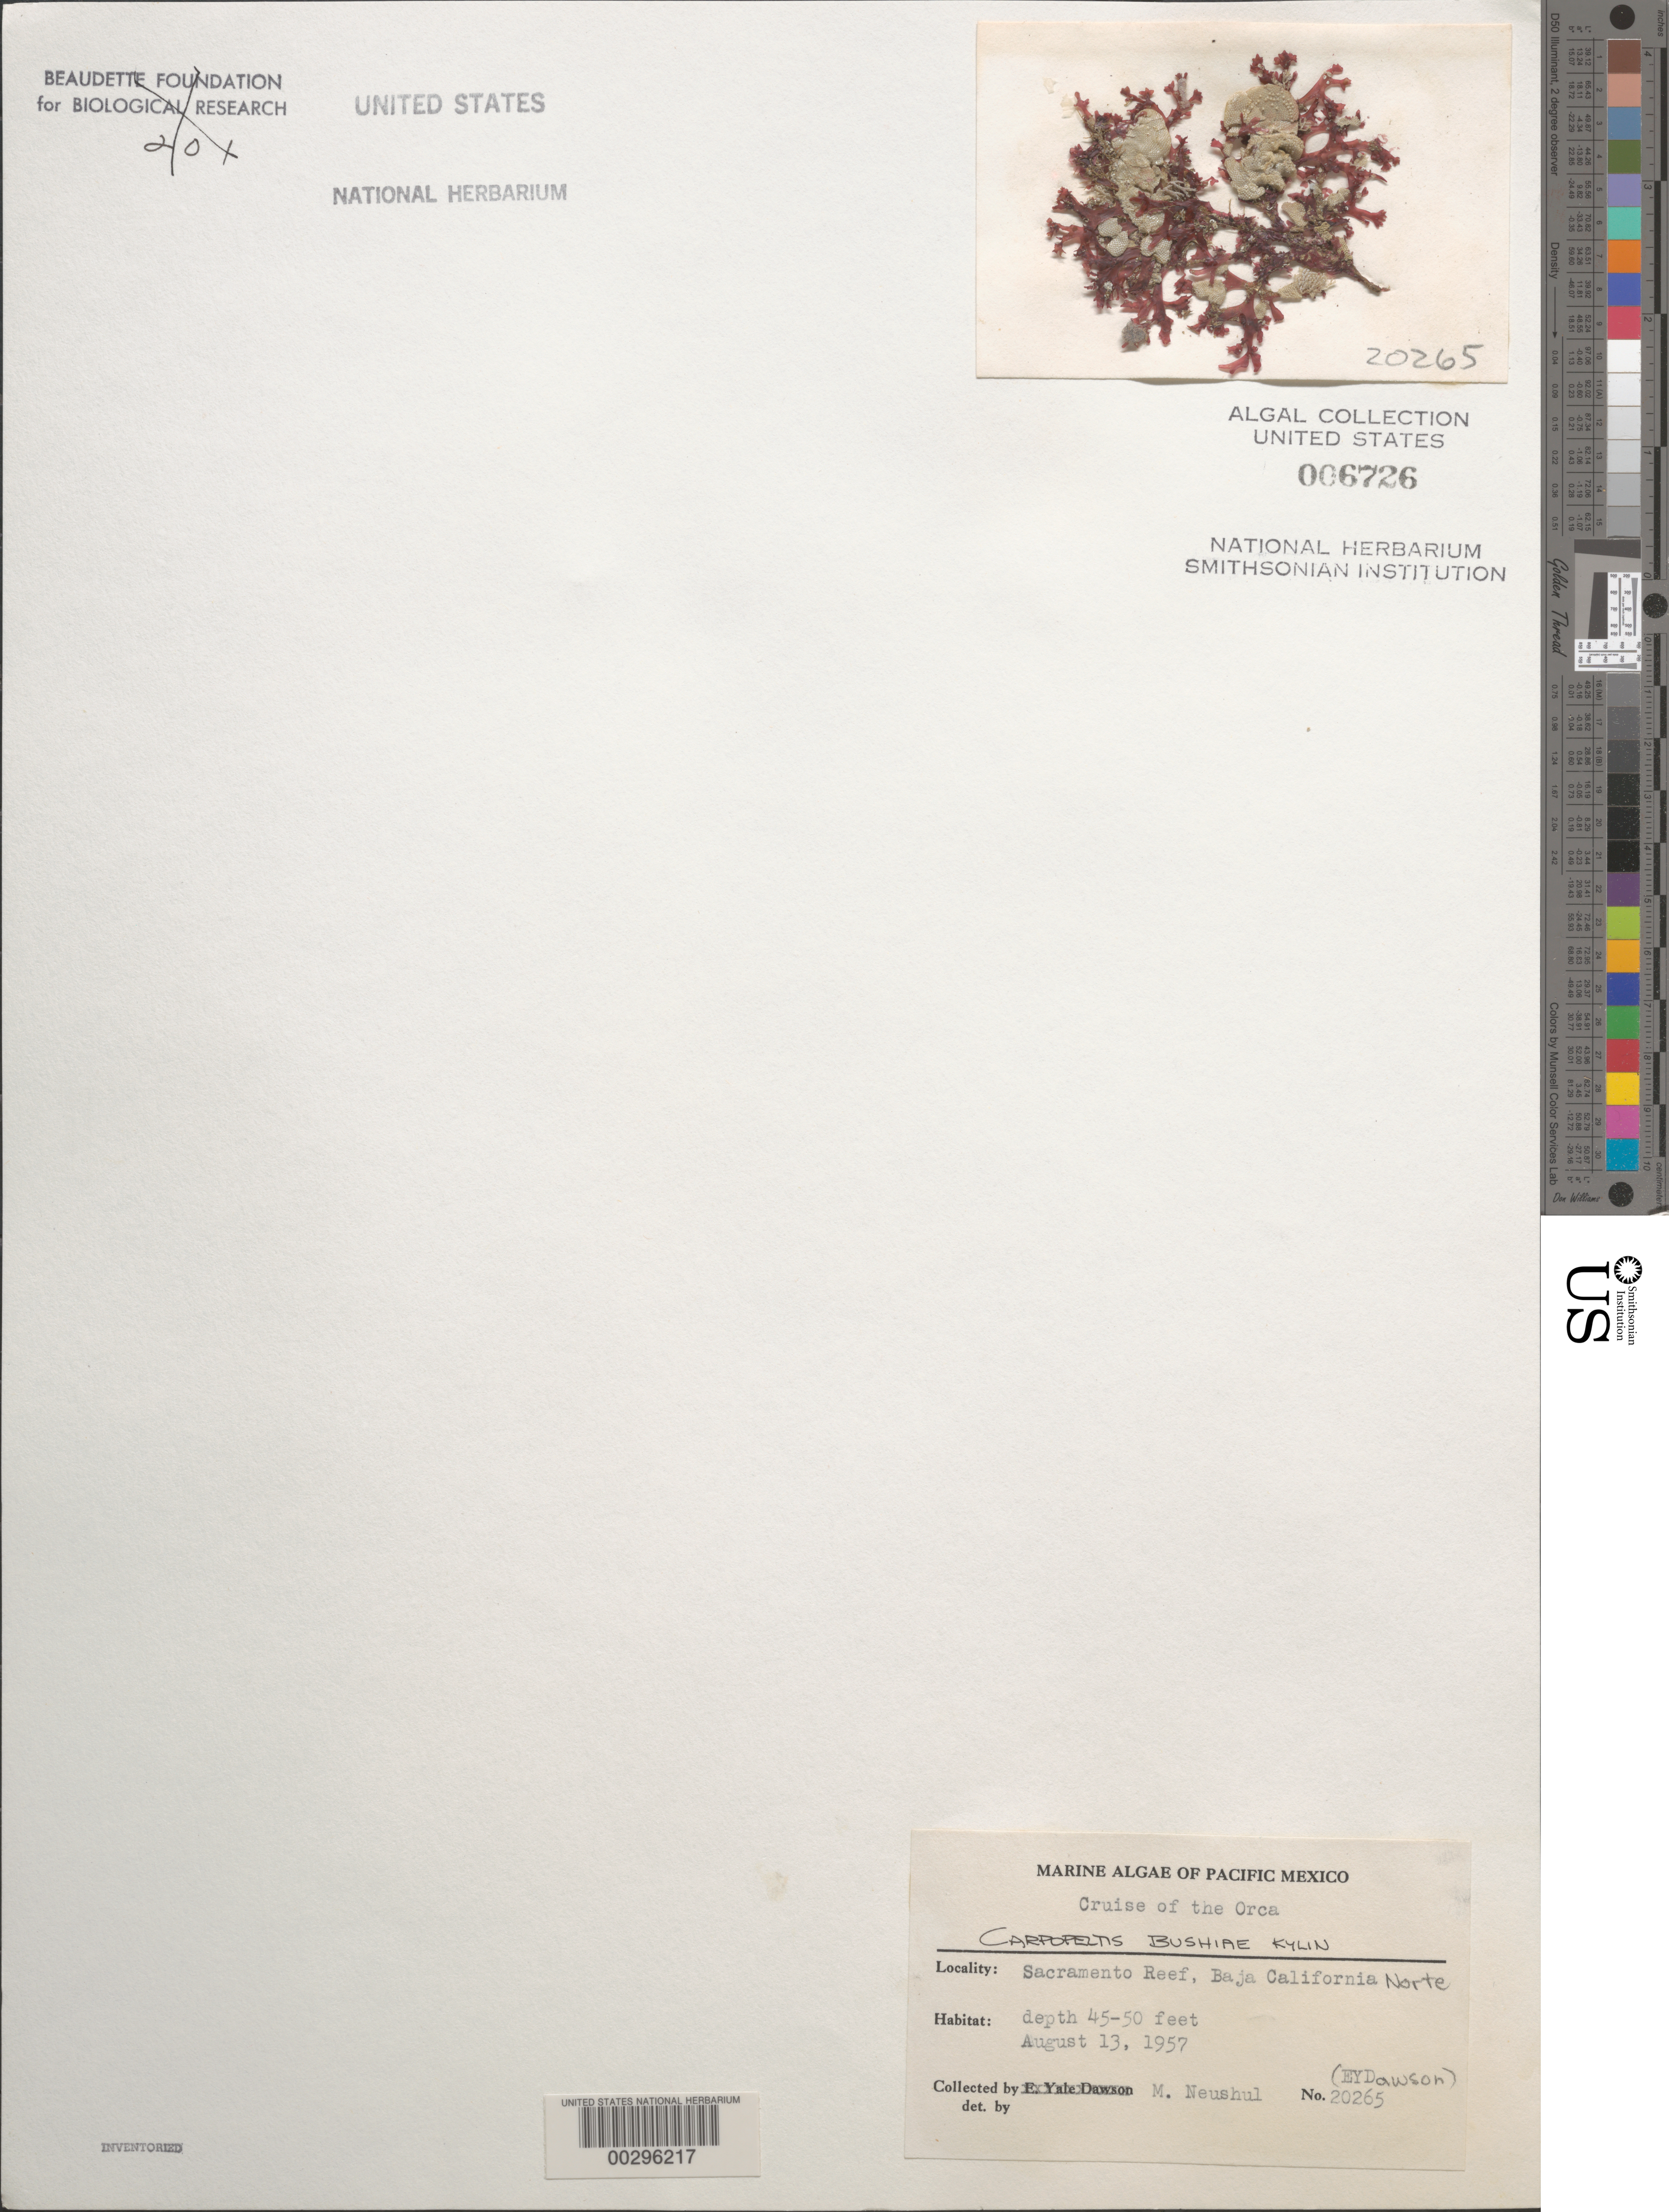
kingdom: Plantae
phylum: Rhodophyta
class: Florideophyceae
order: Halymeniales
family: Halymeniaceae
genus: Carpopeltis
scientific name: Carpopeltis bushiae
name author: (Farl.) Kylin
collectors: M. Neushul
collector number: EYD 20265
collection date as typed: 13 Aug 1957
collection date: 1957-08-13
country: Mexico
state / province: Baja California Norte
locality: Sacramento Reef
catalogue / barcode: US 6726